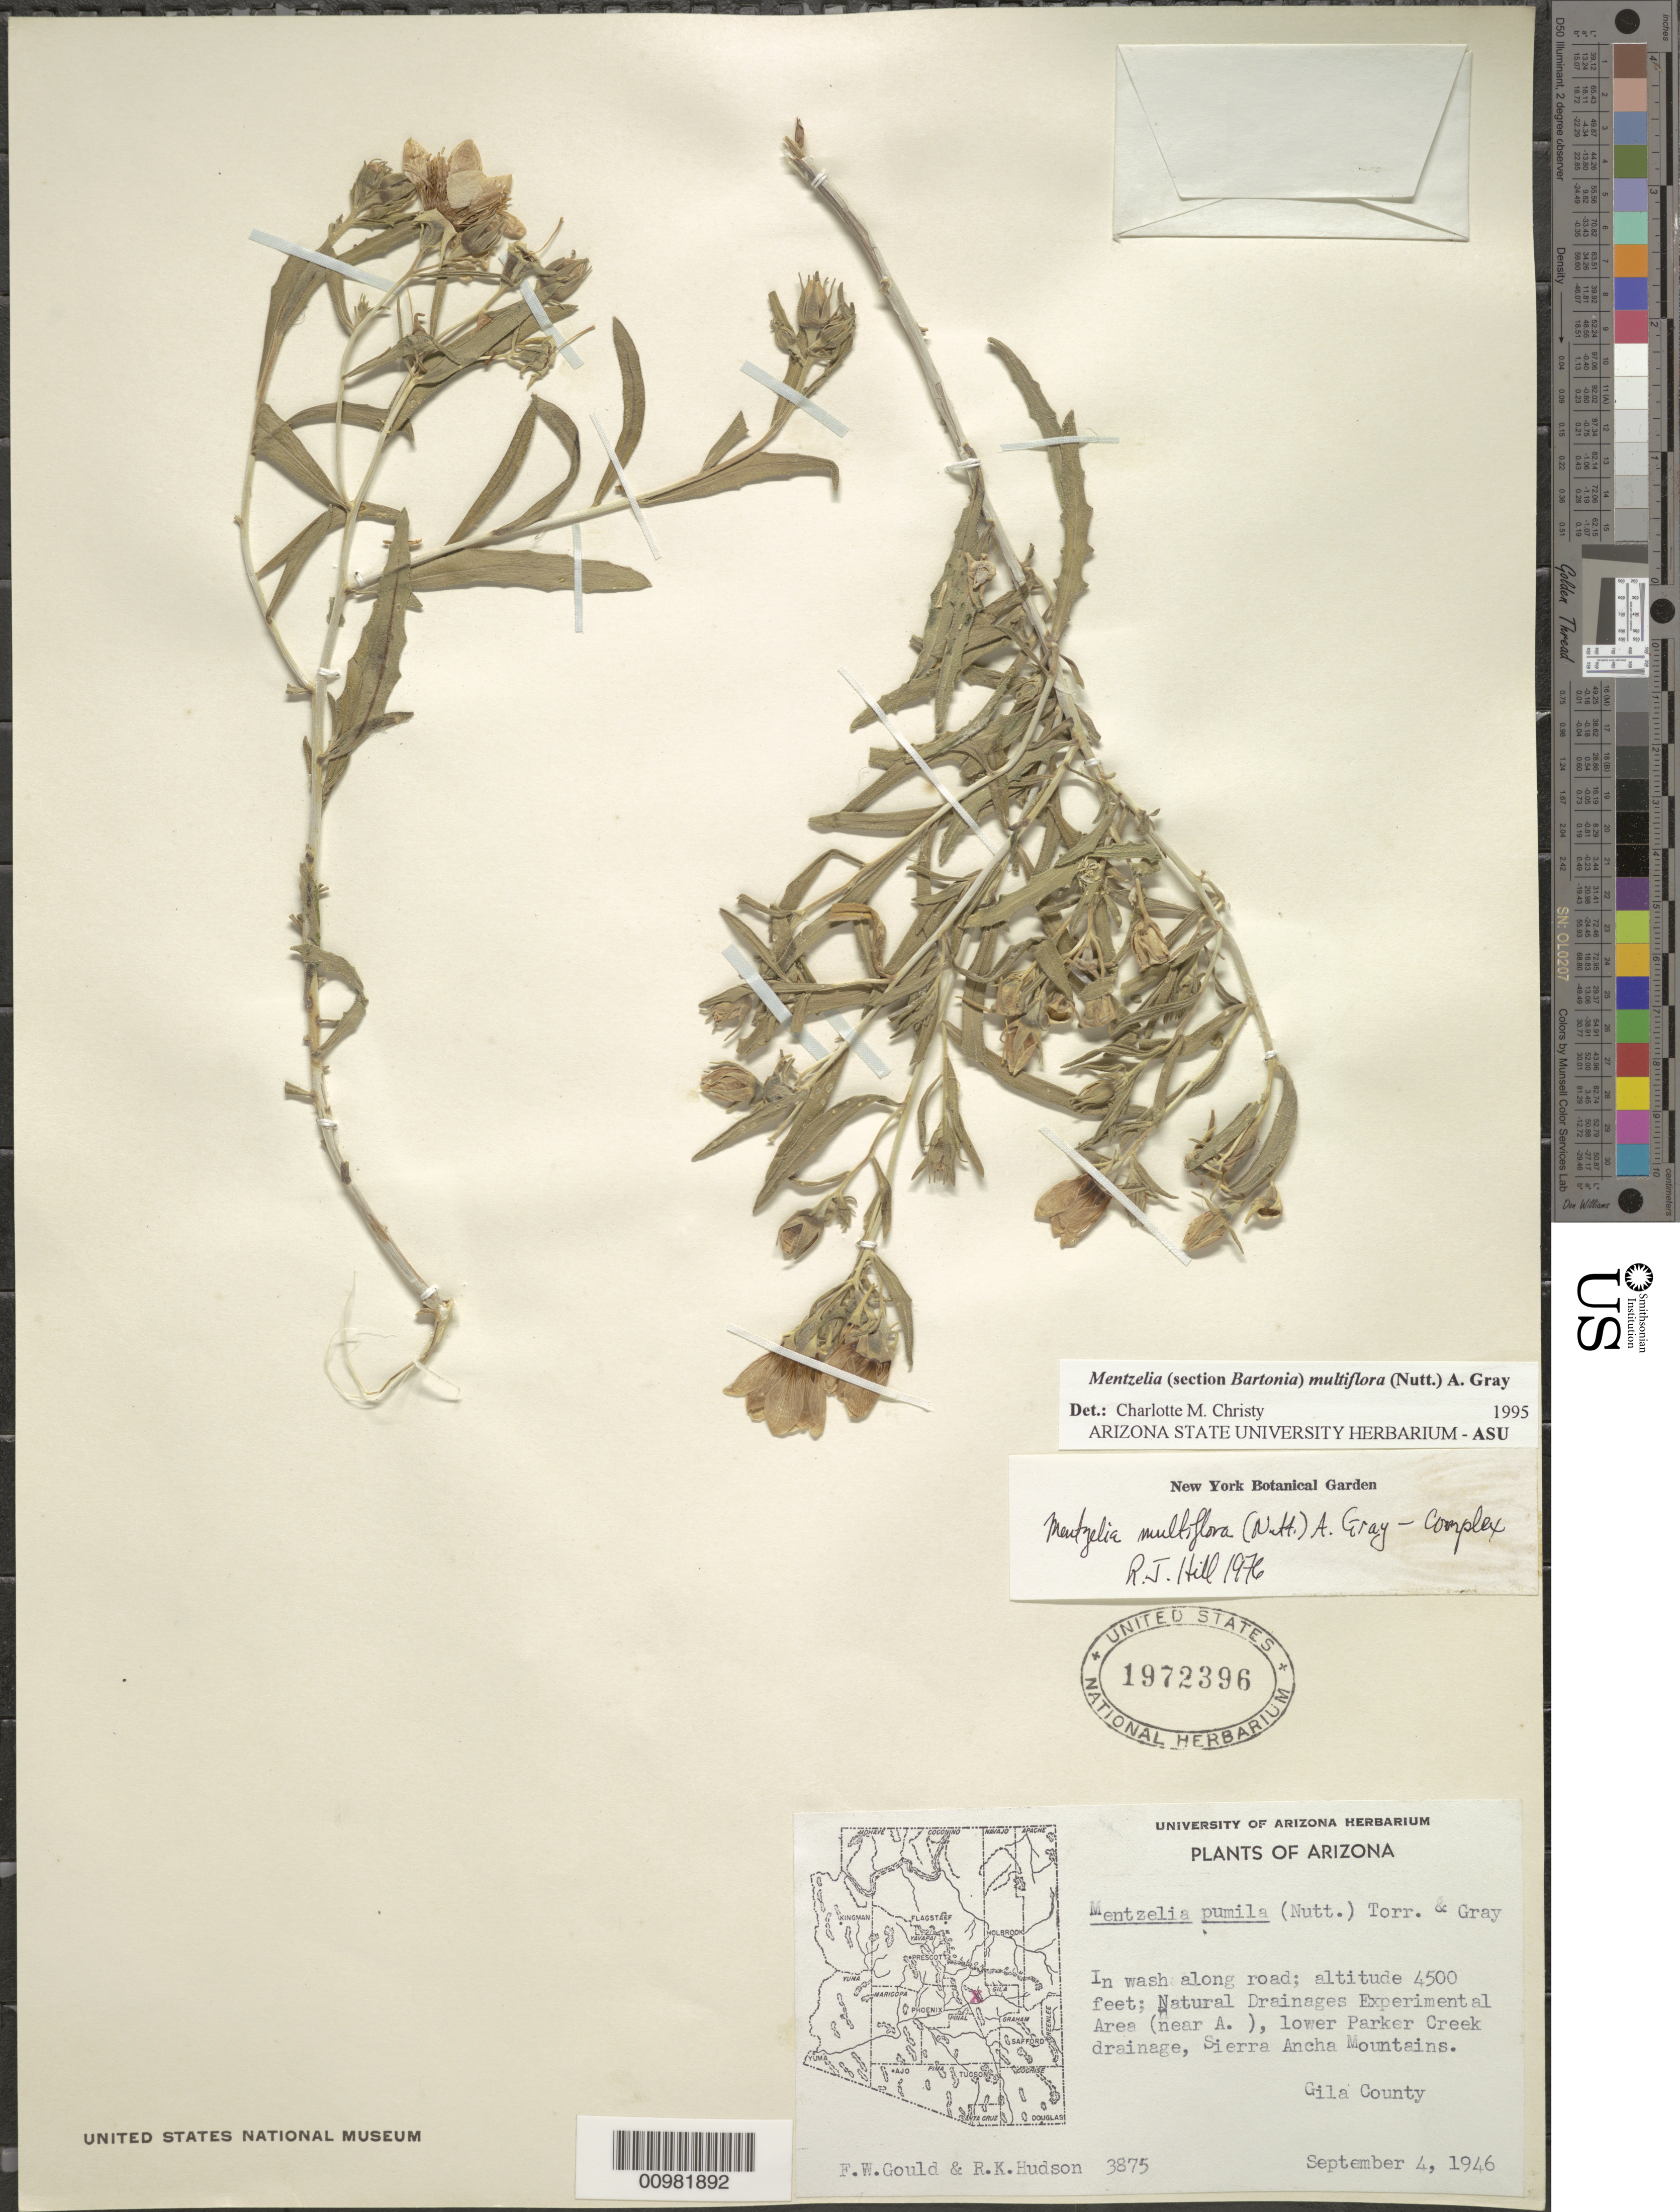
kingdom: Plantae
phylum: Tracheophyta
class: Magnoliopsida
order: Cornales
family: Loasaceae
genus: Mentzelia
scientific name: Mentzelia multiflora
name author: (Nutt.) A. Gray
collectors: F. W. Gould & R. K. Hudson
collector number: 3875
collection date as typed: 04 Sep 1946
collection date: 1946-09-04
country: United States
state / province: Arizona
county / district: Gila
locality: Sierra Ancha Mountains; Lower Parker Creek Drainage; Natural Drainages Experimental Area(near A.)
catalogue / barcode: US 1972396